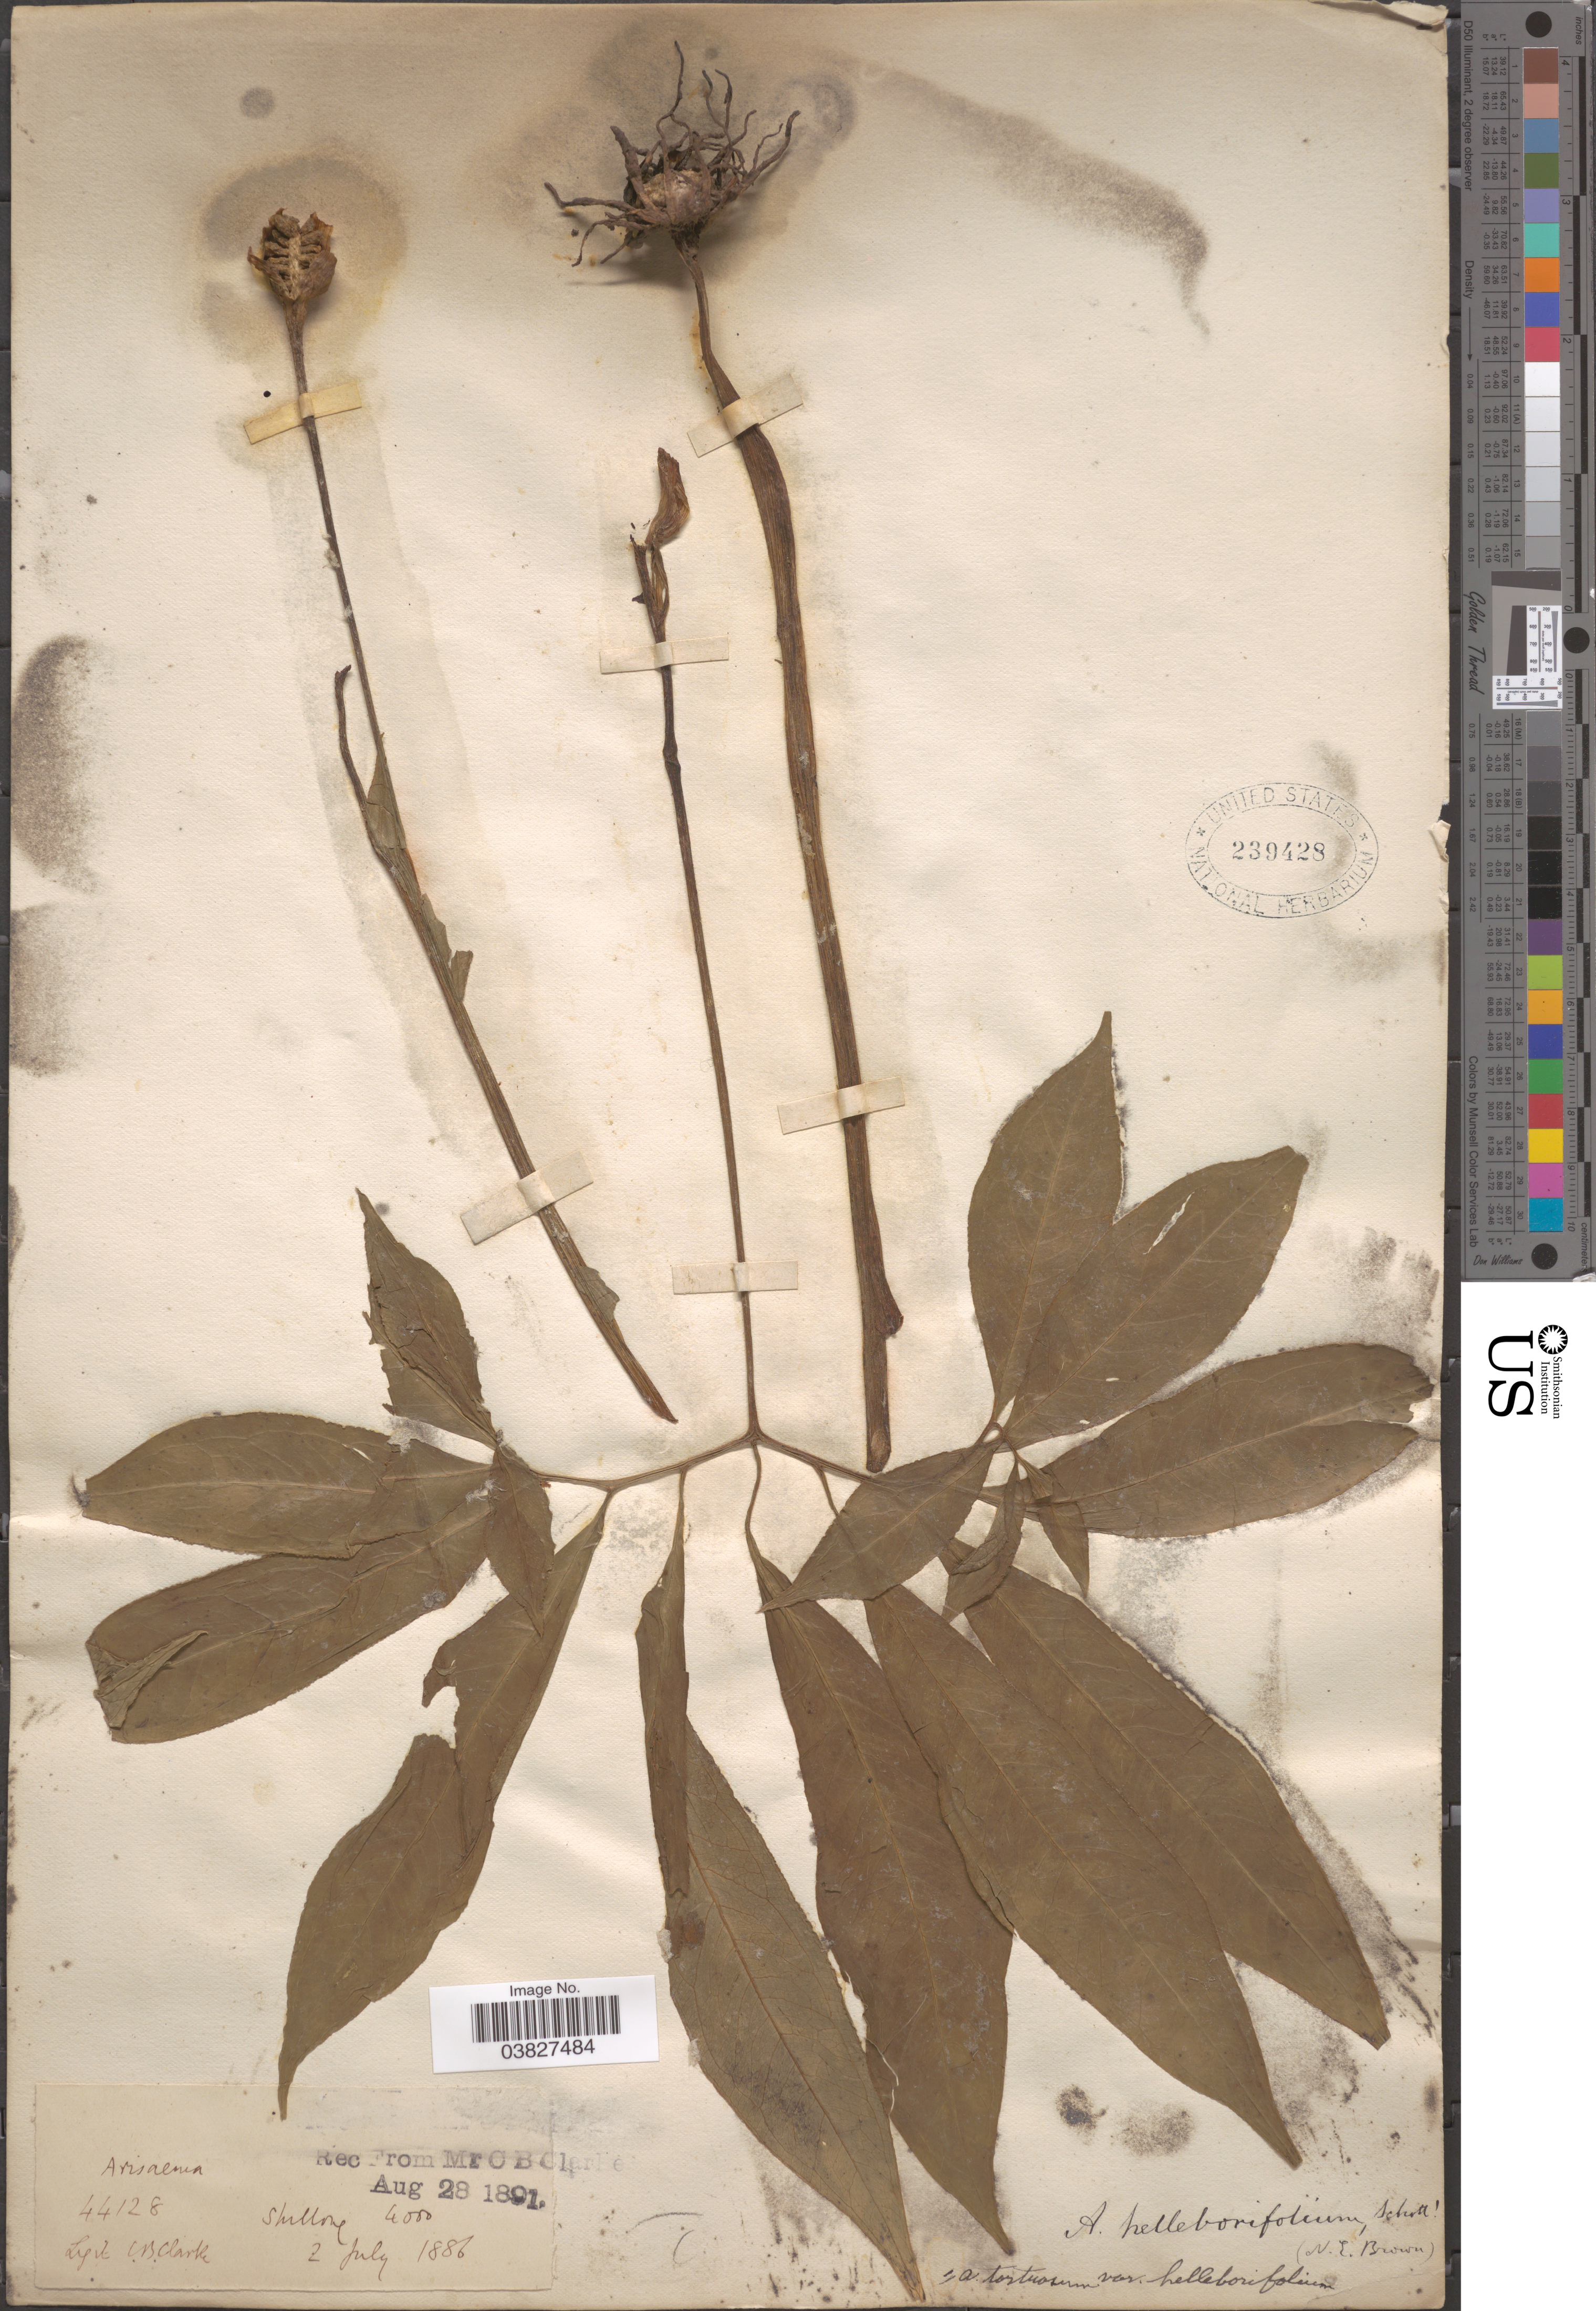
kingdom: Plantae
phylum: Tracheophyta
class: Liliopsida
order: Alismatales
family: Araceae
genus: Arisaema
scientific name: Arisaema tortuosum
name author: (Wall.) Schott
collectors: C. B. Clarke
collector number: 44128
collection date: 1886-07-02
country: India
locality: Shillong.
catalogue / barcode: US 239428